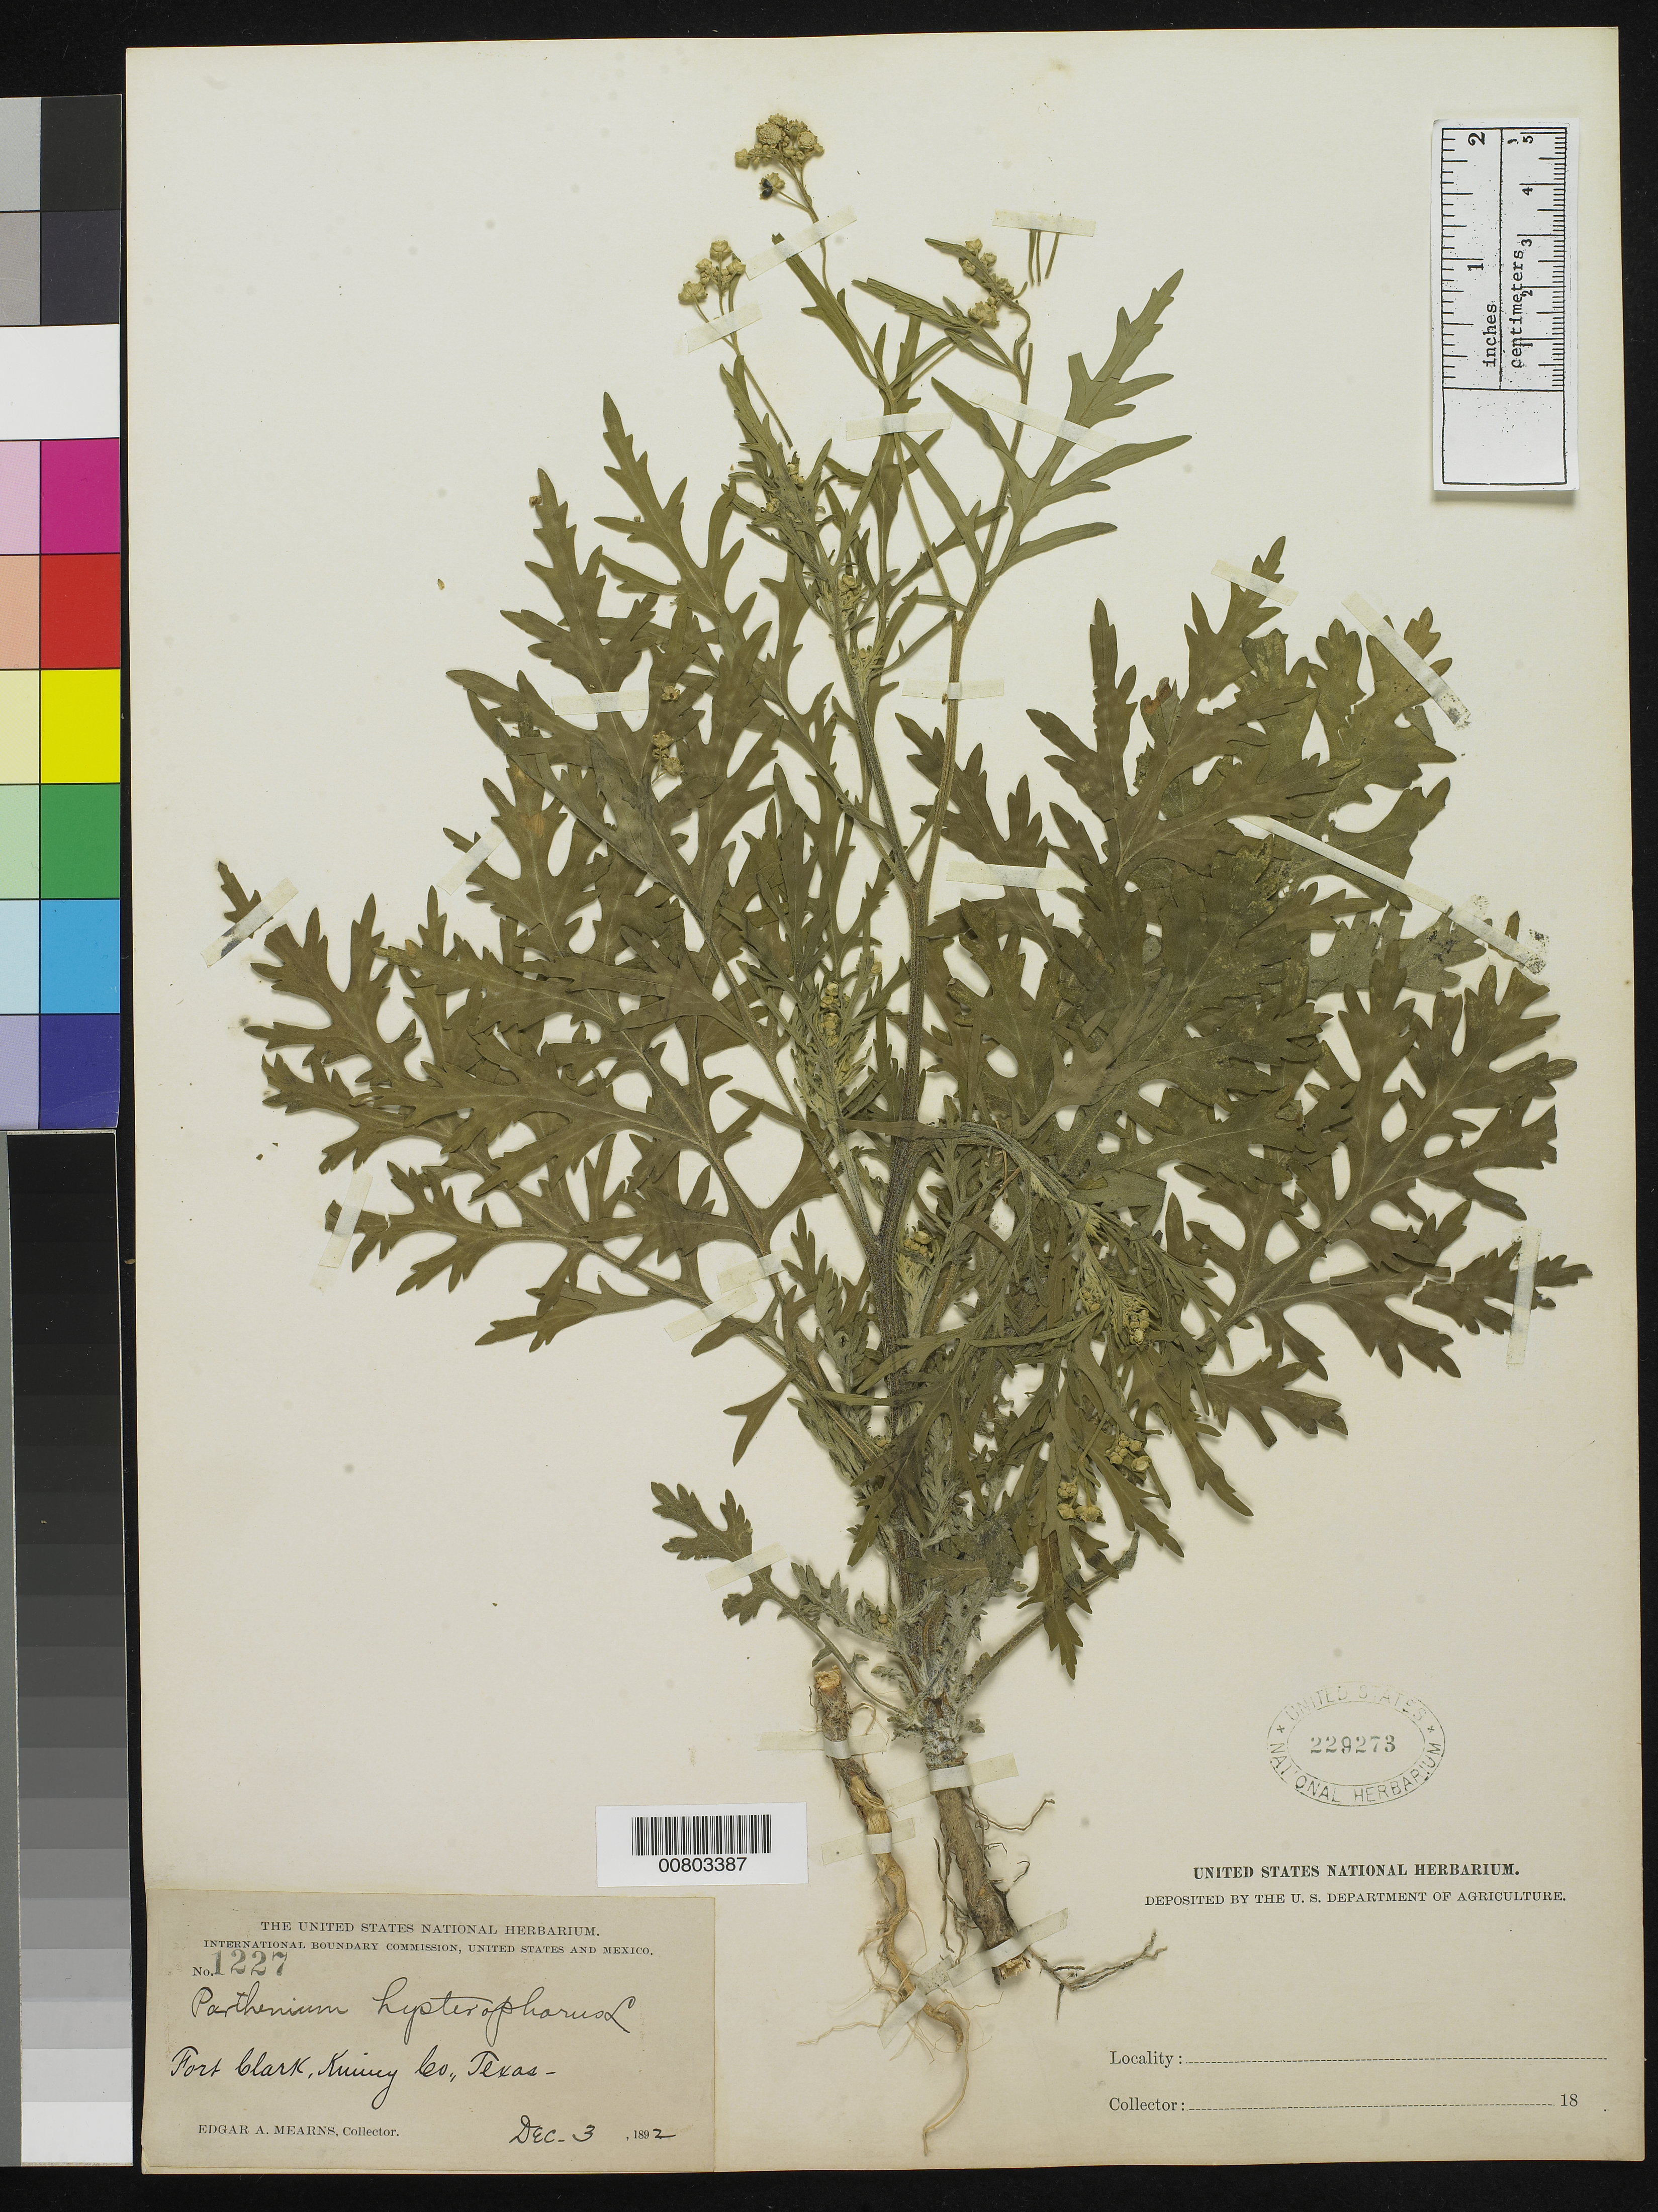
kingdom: Plantae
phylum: Tracheophyta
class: Magnoliopsida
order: Asterales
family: Asteraceae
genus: Parthenium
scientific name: Parthenium hysterophorus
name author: L.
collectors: E. A. Mearns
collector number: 1227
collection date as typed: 03 Dec 1892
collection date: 1892-12-03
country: United States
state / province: Texas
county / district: Kinney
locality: Fort Clark, Kinney County, Texas.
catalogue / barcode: US 229273